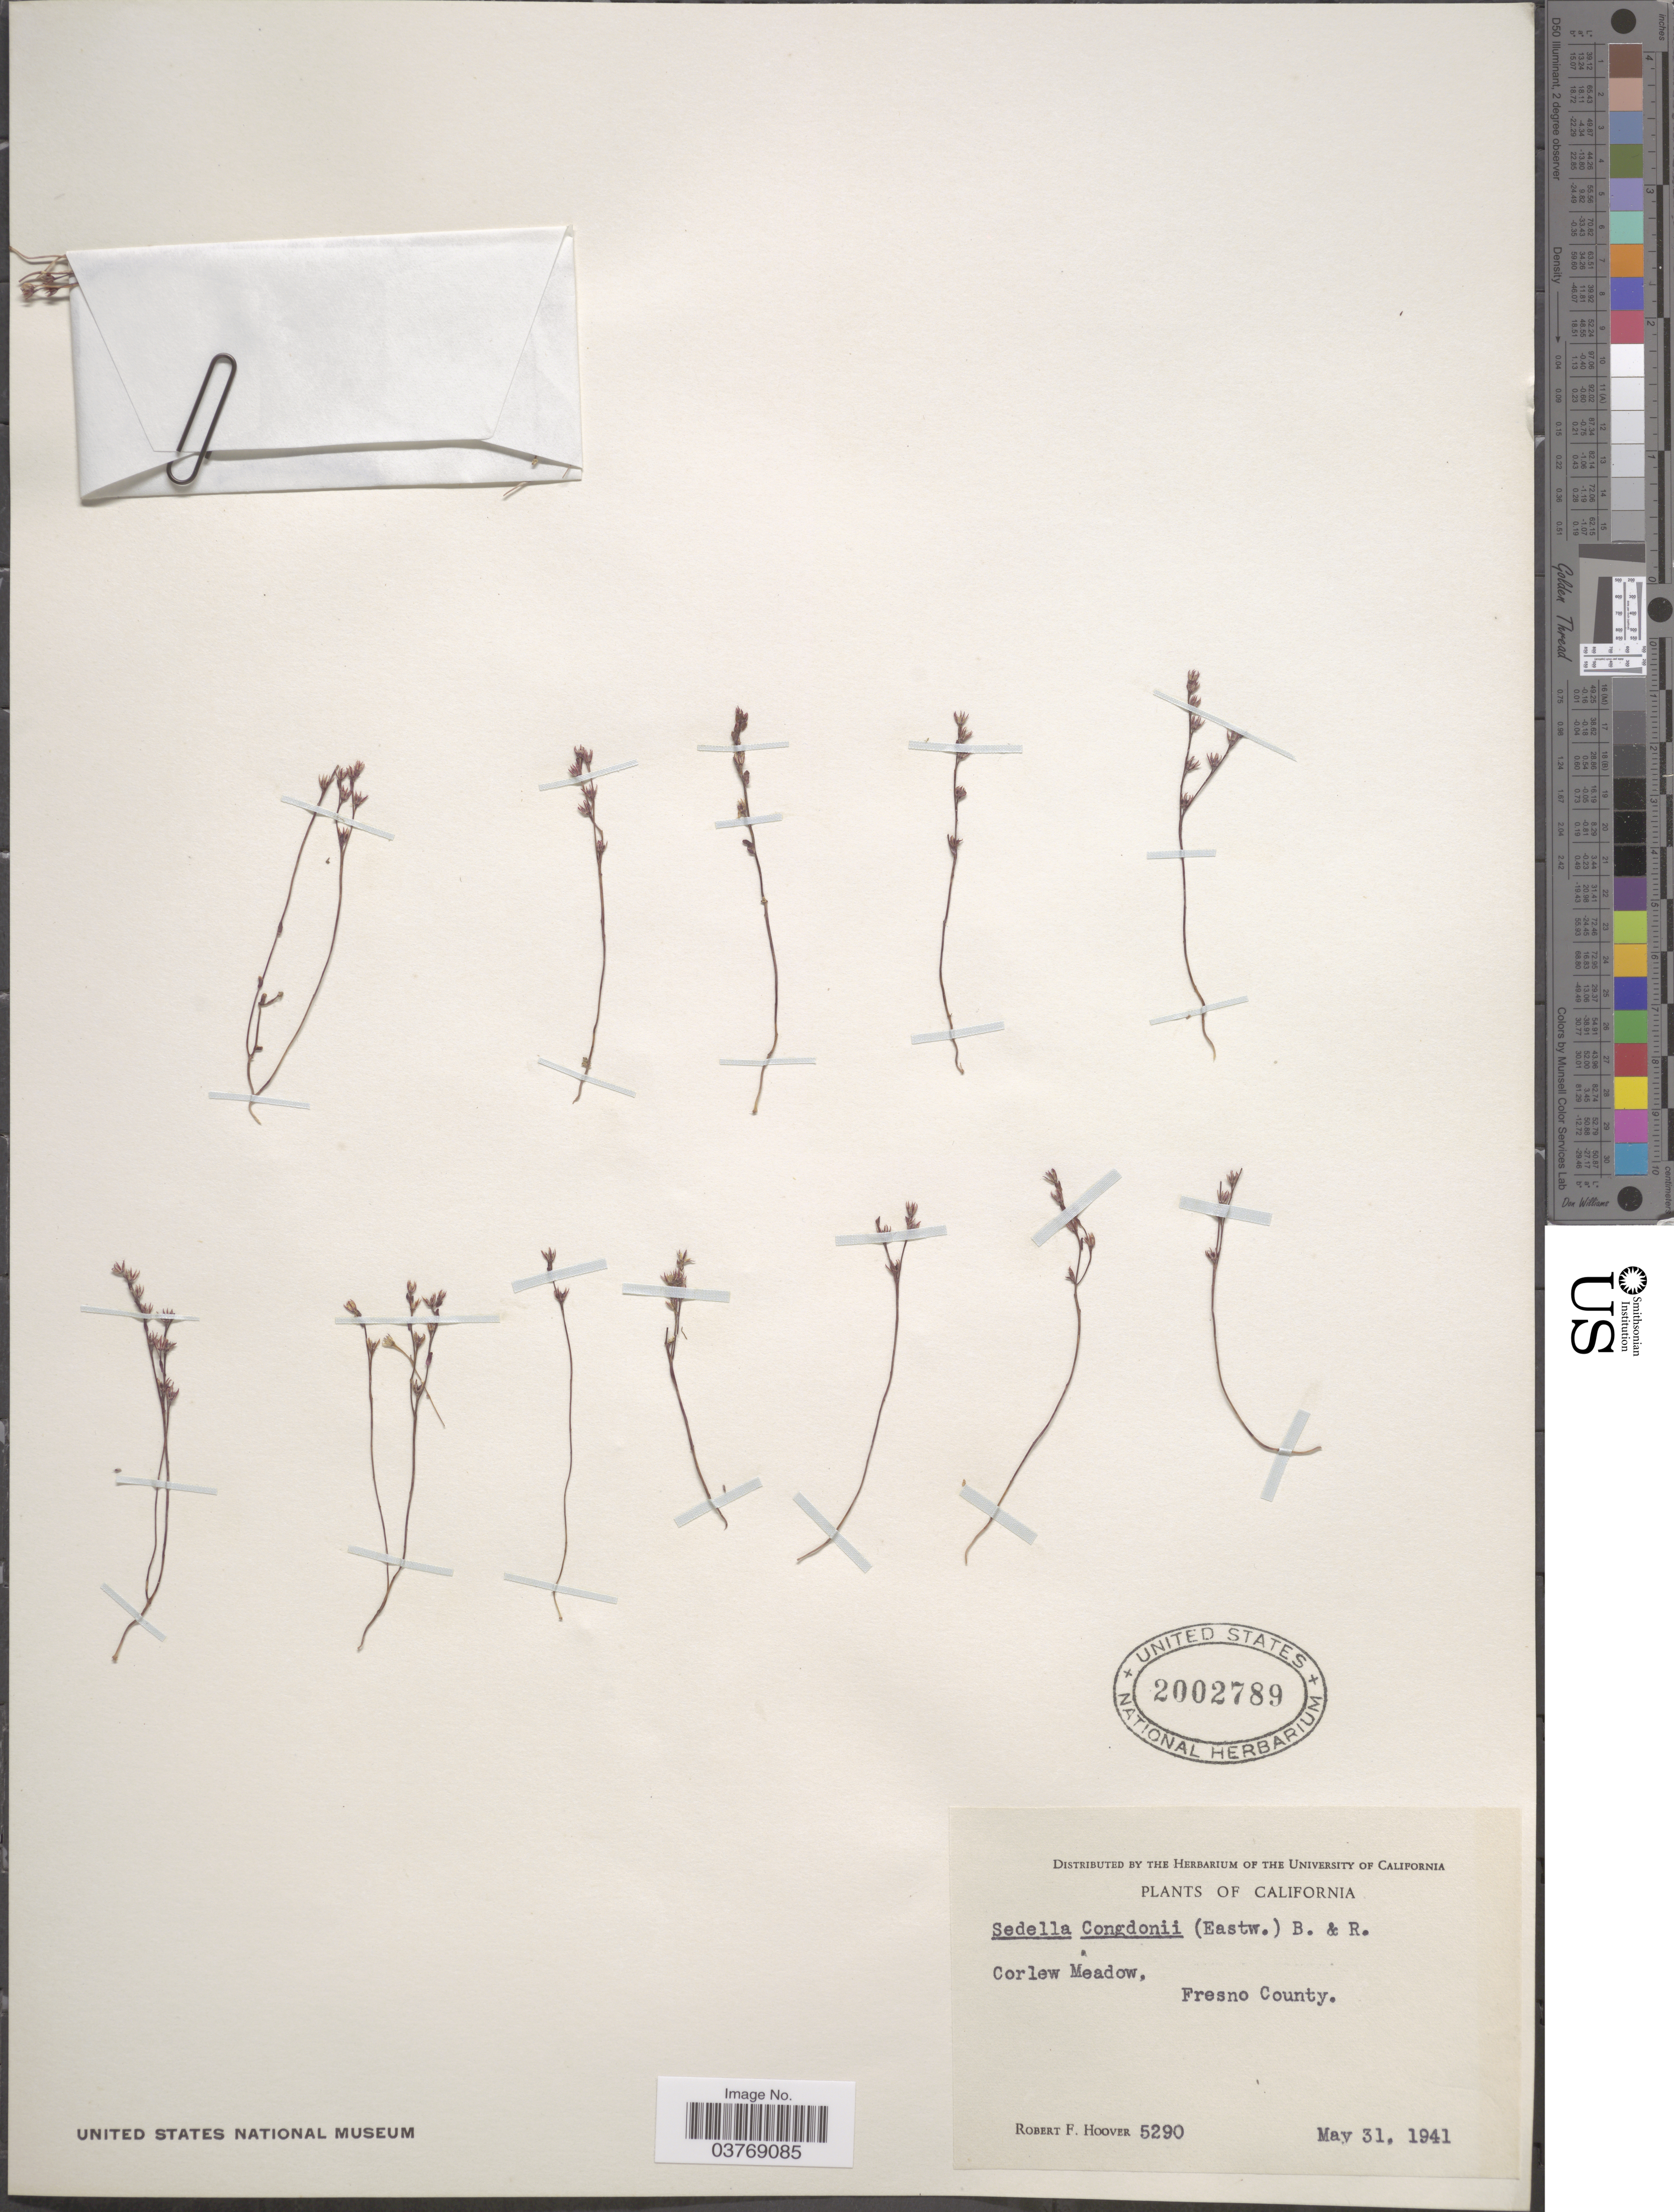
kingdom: Plantae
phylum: Tracheophyta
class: Magnoliopsida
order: Saxifragales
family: Crassulaceae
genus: Sedella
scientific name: Sedella congdonii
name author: (Eastw.) Britton & Rose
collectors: R. F. Hoover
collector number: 5290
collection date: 1941-05-31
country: United States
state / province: California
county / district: Fresno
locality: Corlew Meadow, Fresno County.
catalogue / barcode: US 2002789